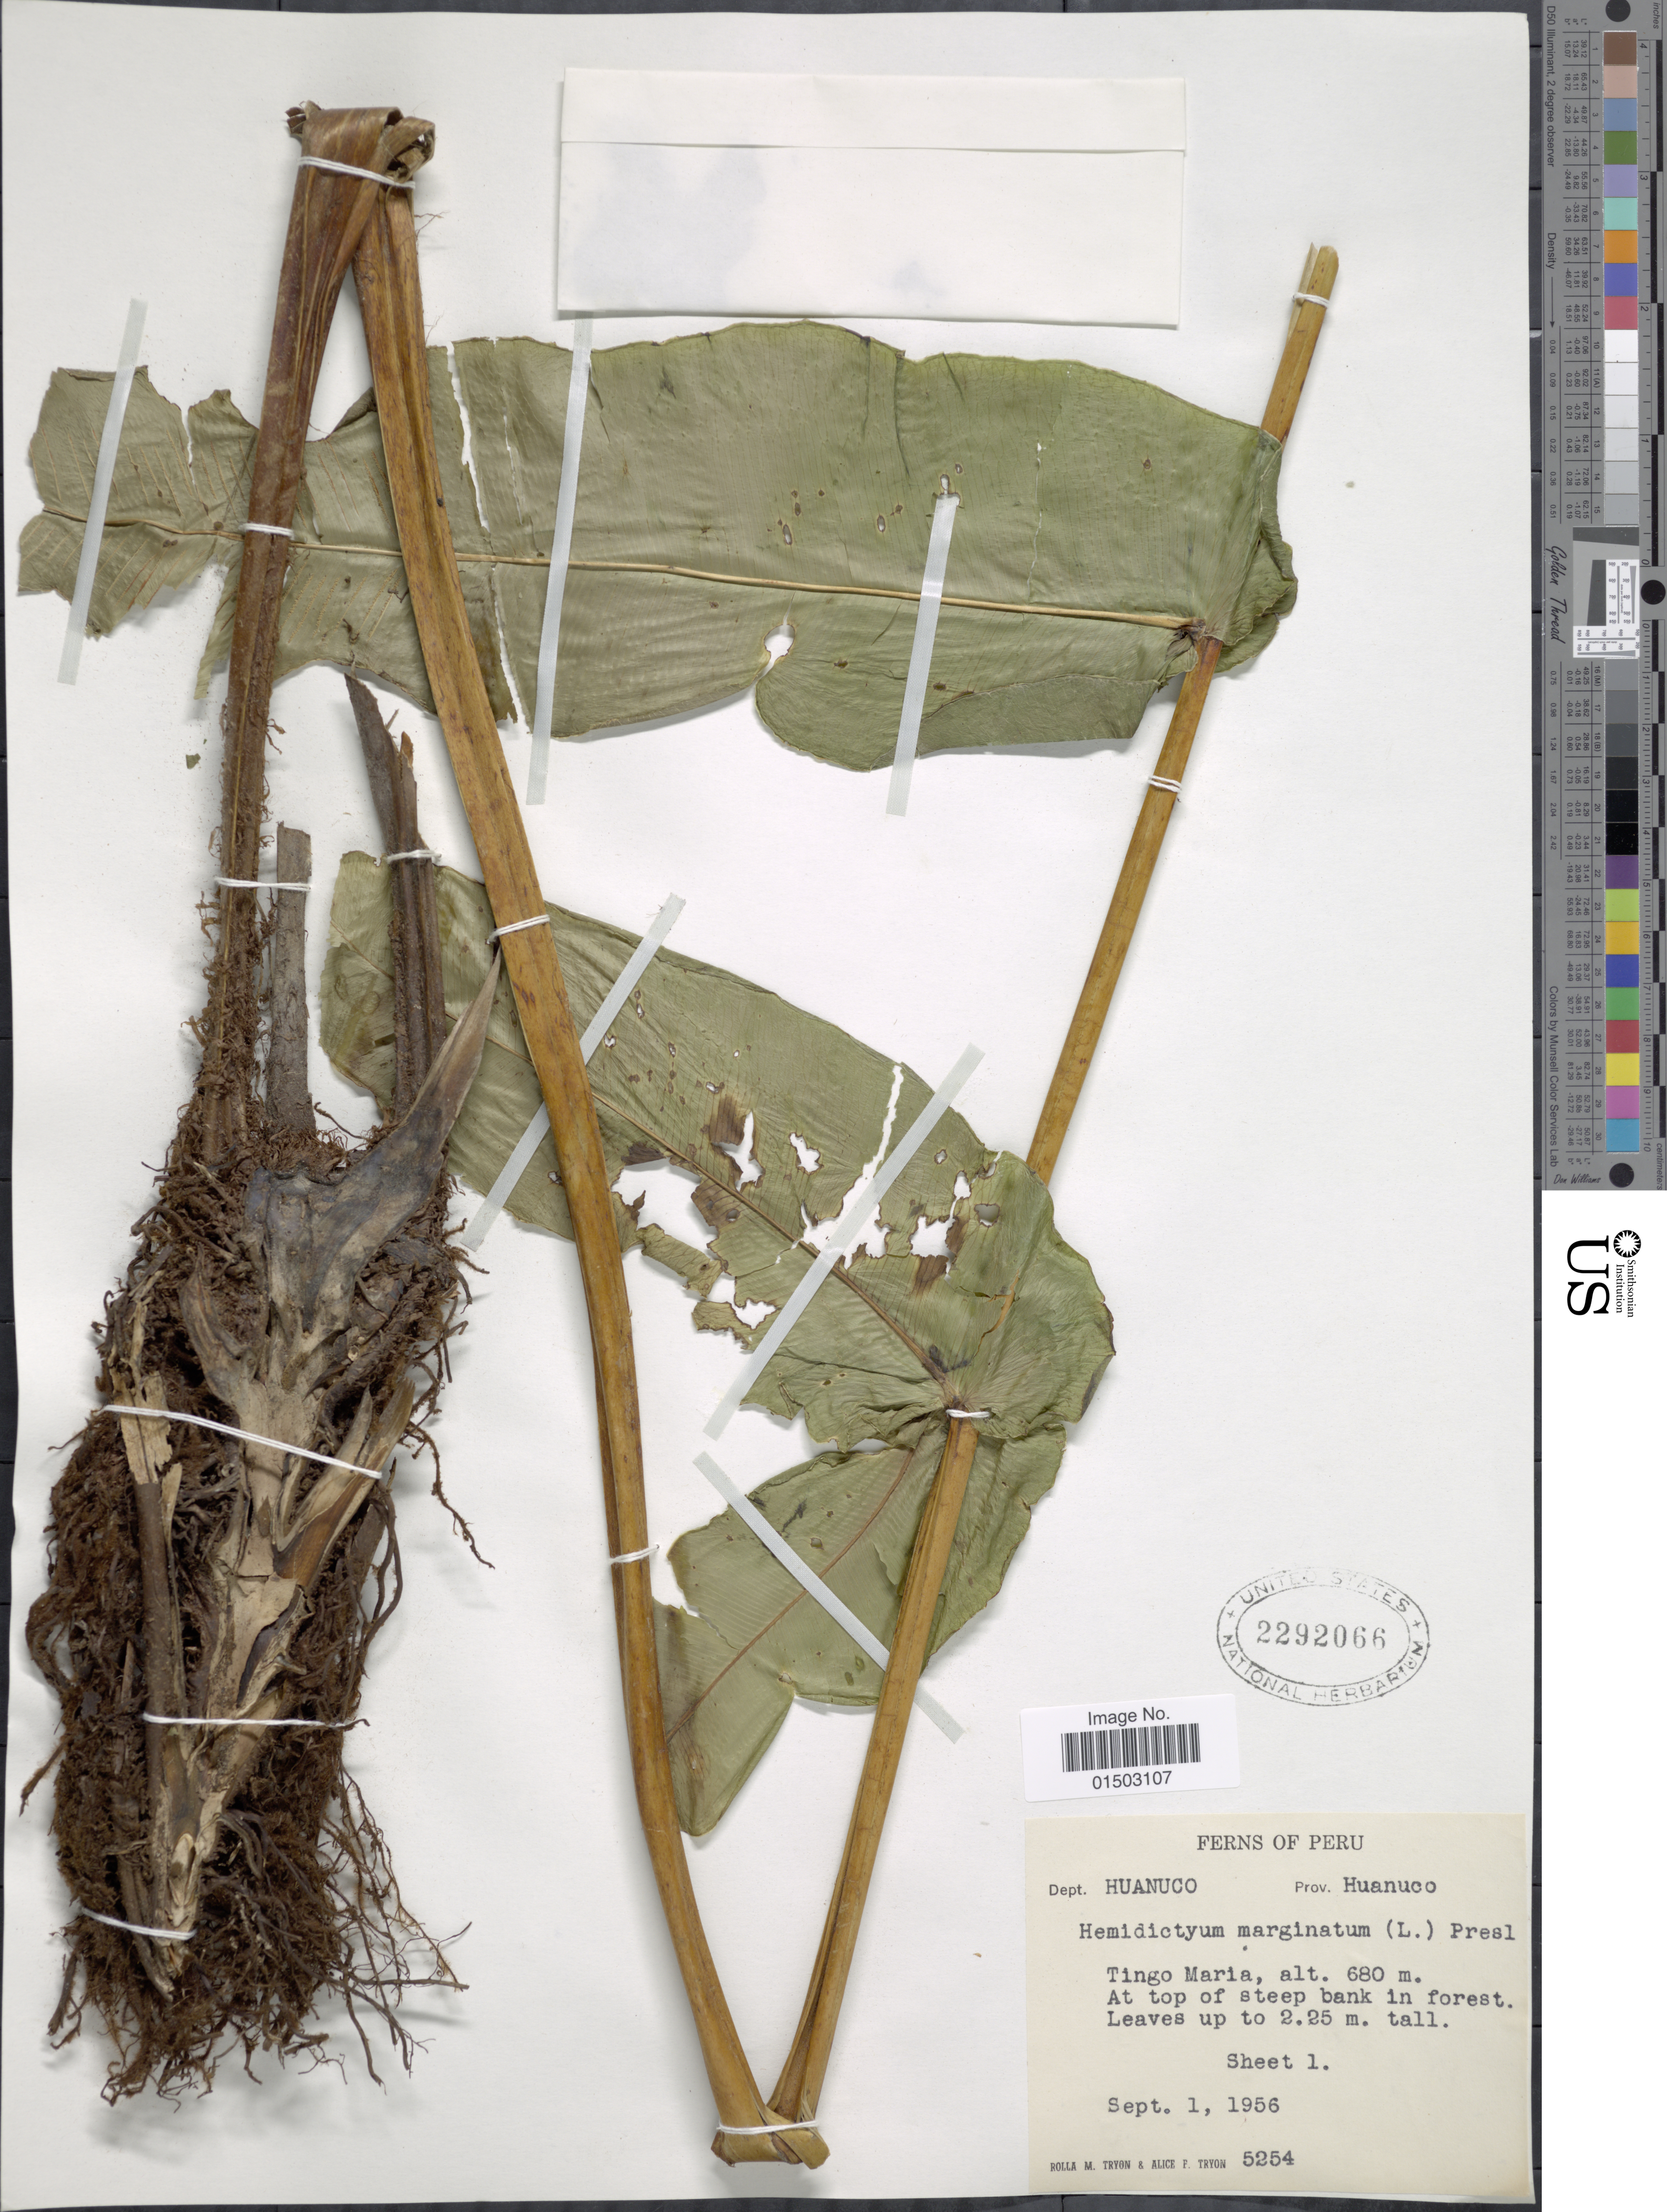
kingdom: Plantae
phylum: Tracheophyta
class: Polypodiopsida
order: Polypodiales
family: Hemidictyaceae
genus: Hemidictyum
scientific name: Hemidictyum marginatum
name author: (L.) C. Presl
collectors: R. M. Tryon & A. F. Tryon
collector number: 5254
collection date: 1956-09-01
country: Peru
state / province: Huánuco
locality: Peru. Dept. Huanuco, Prov. Huanuco.Tingo Maria.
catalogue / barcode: US 2292066